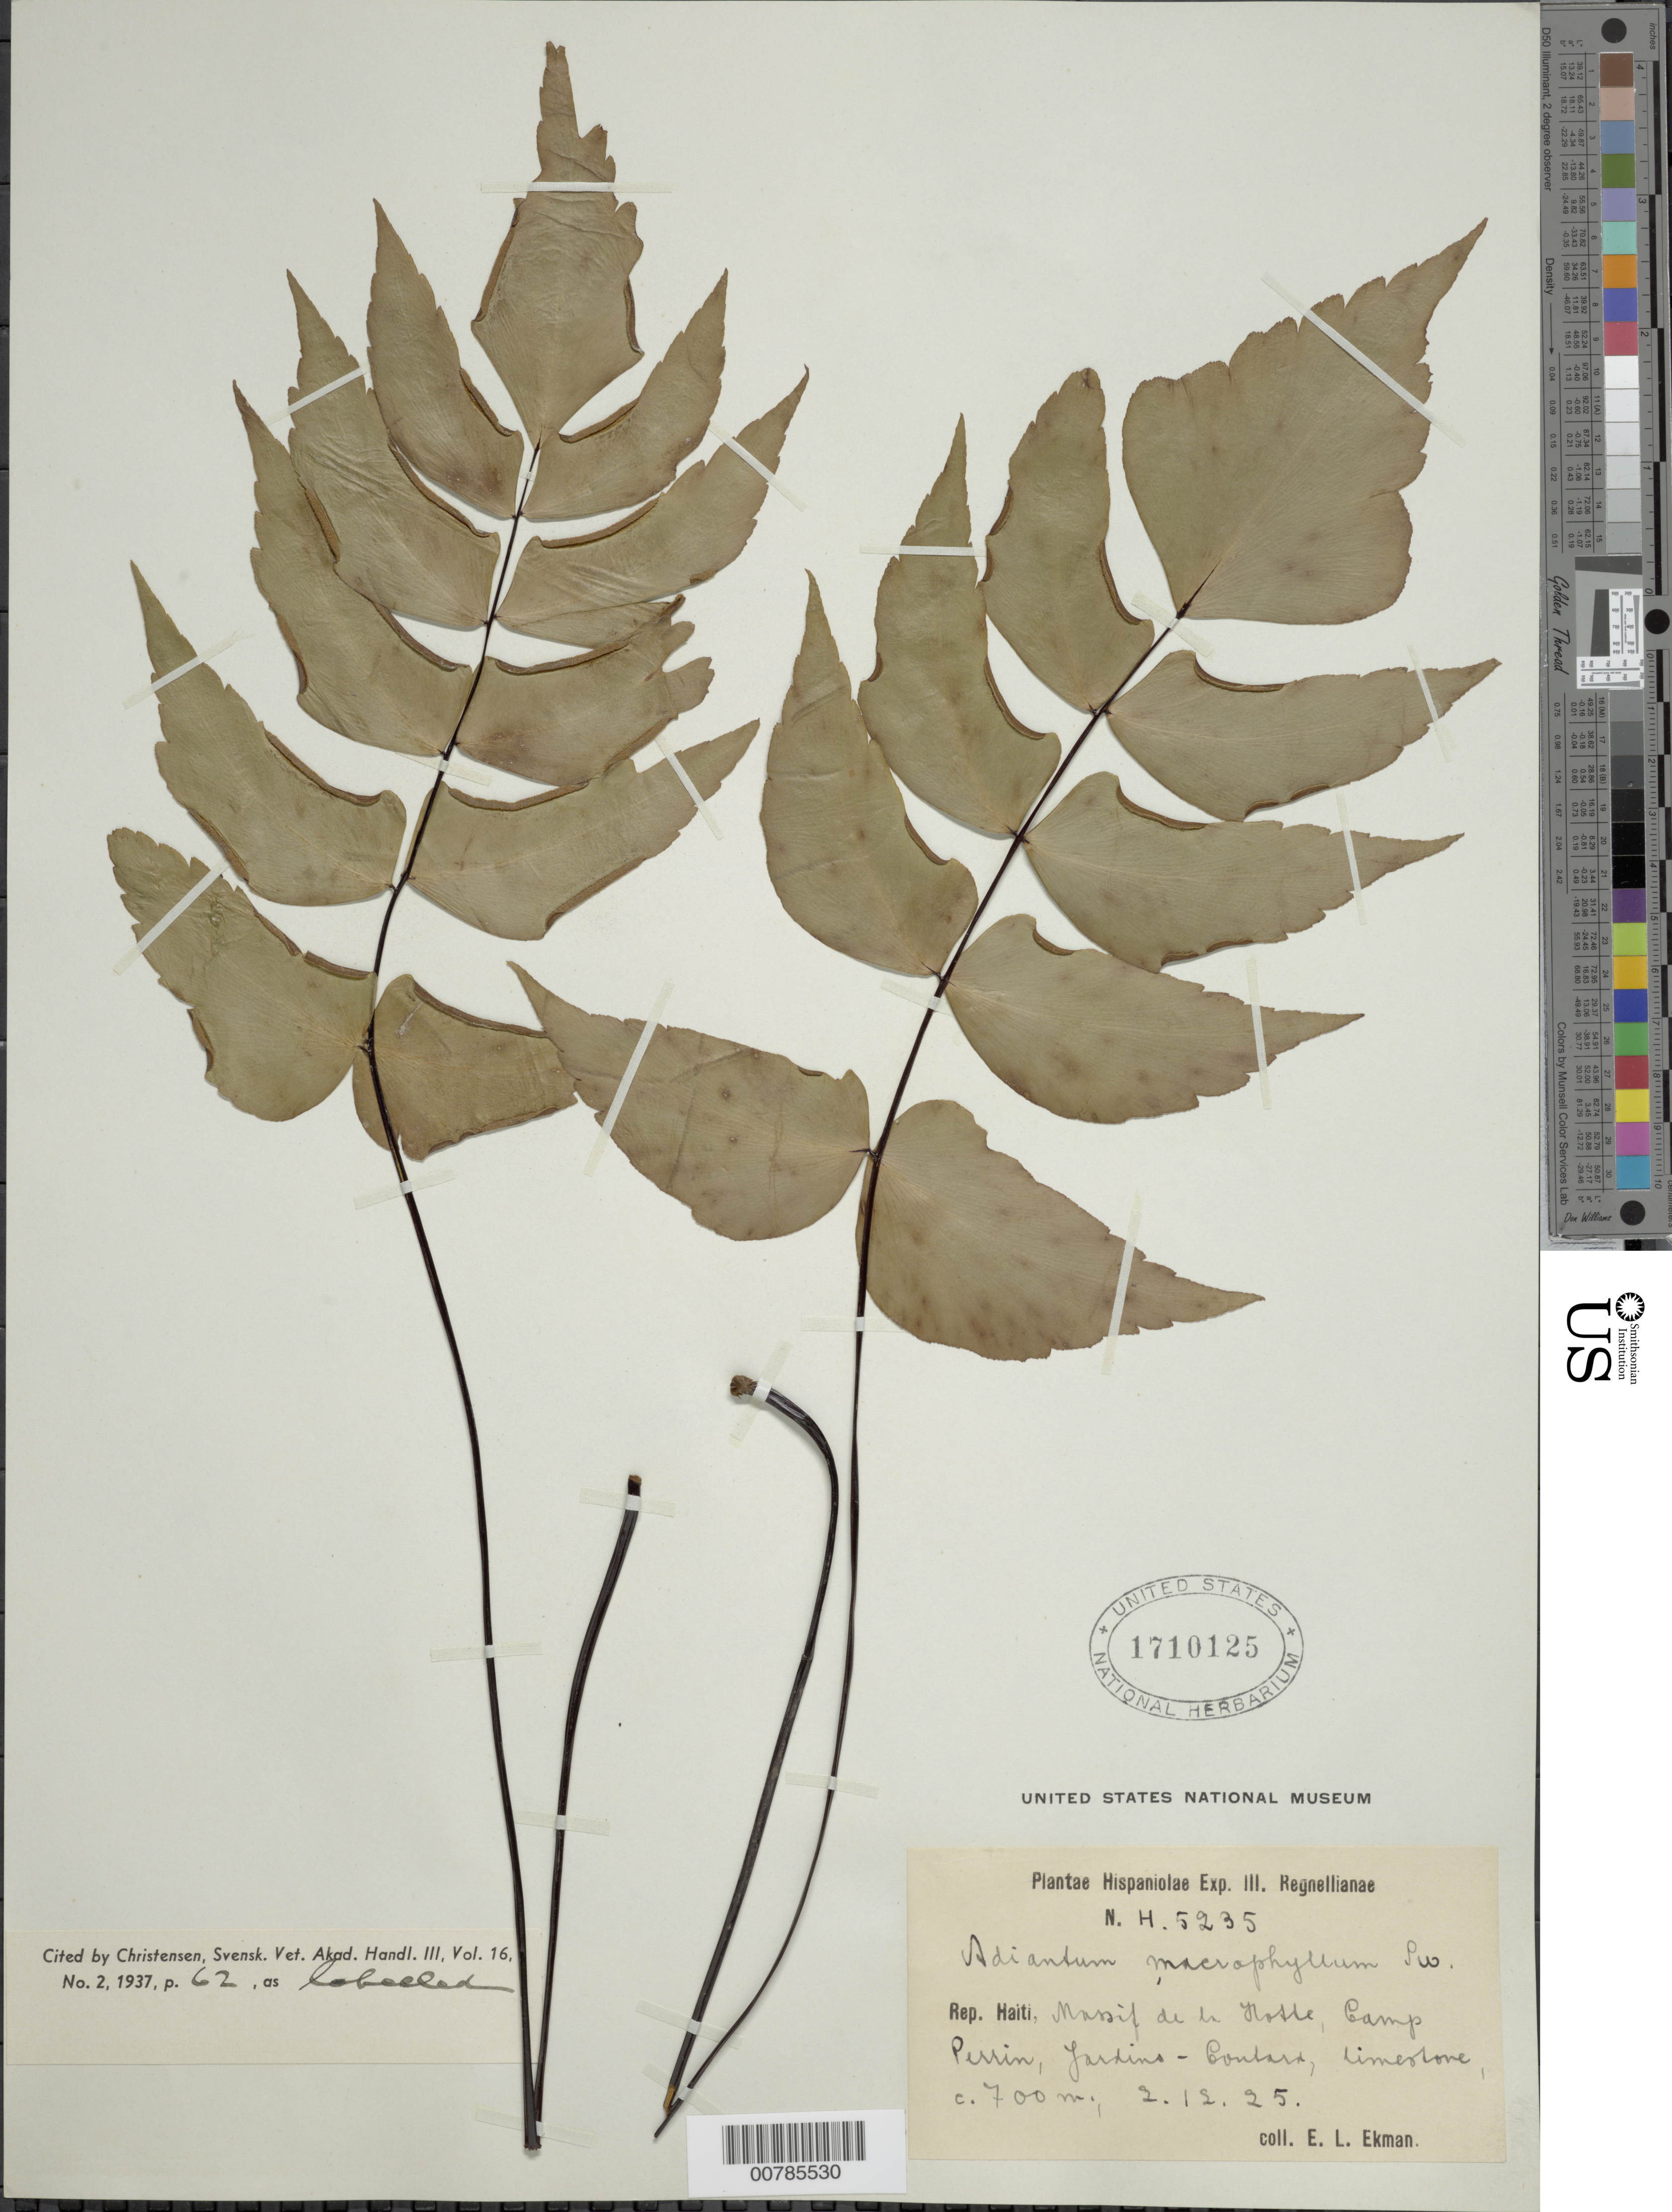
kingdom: Plantae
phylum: Tracheophyta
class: Polypodiopsida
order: Polypodiales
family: Pteridaceae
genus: Adiantum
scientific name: Adiantum macrophyllum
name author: Sw.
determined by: Christensen, C. F. A.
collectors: E. L. Ekman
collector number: H 5235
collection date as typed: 02 Dec 1925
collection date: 1925-12-02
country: Haiti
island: Hispaniola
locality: Massif de la Hotte, Camp Perrin, Jardins-Contara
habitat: Limestone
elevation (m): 700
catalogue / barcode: US 1710125